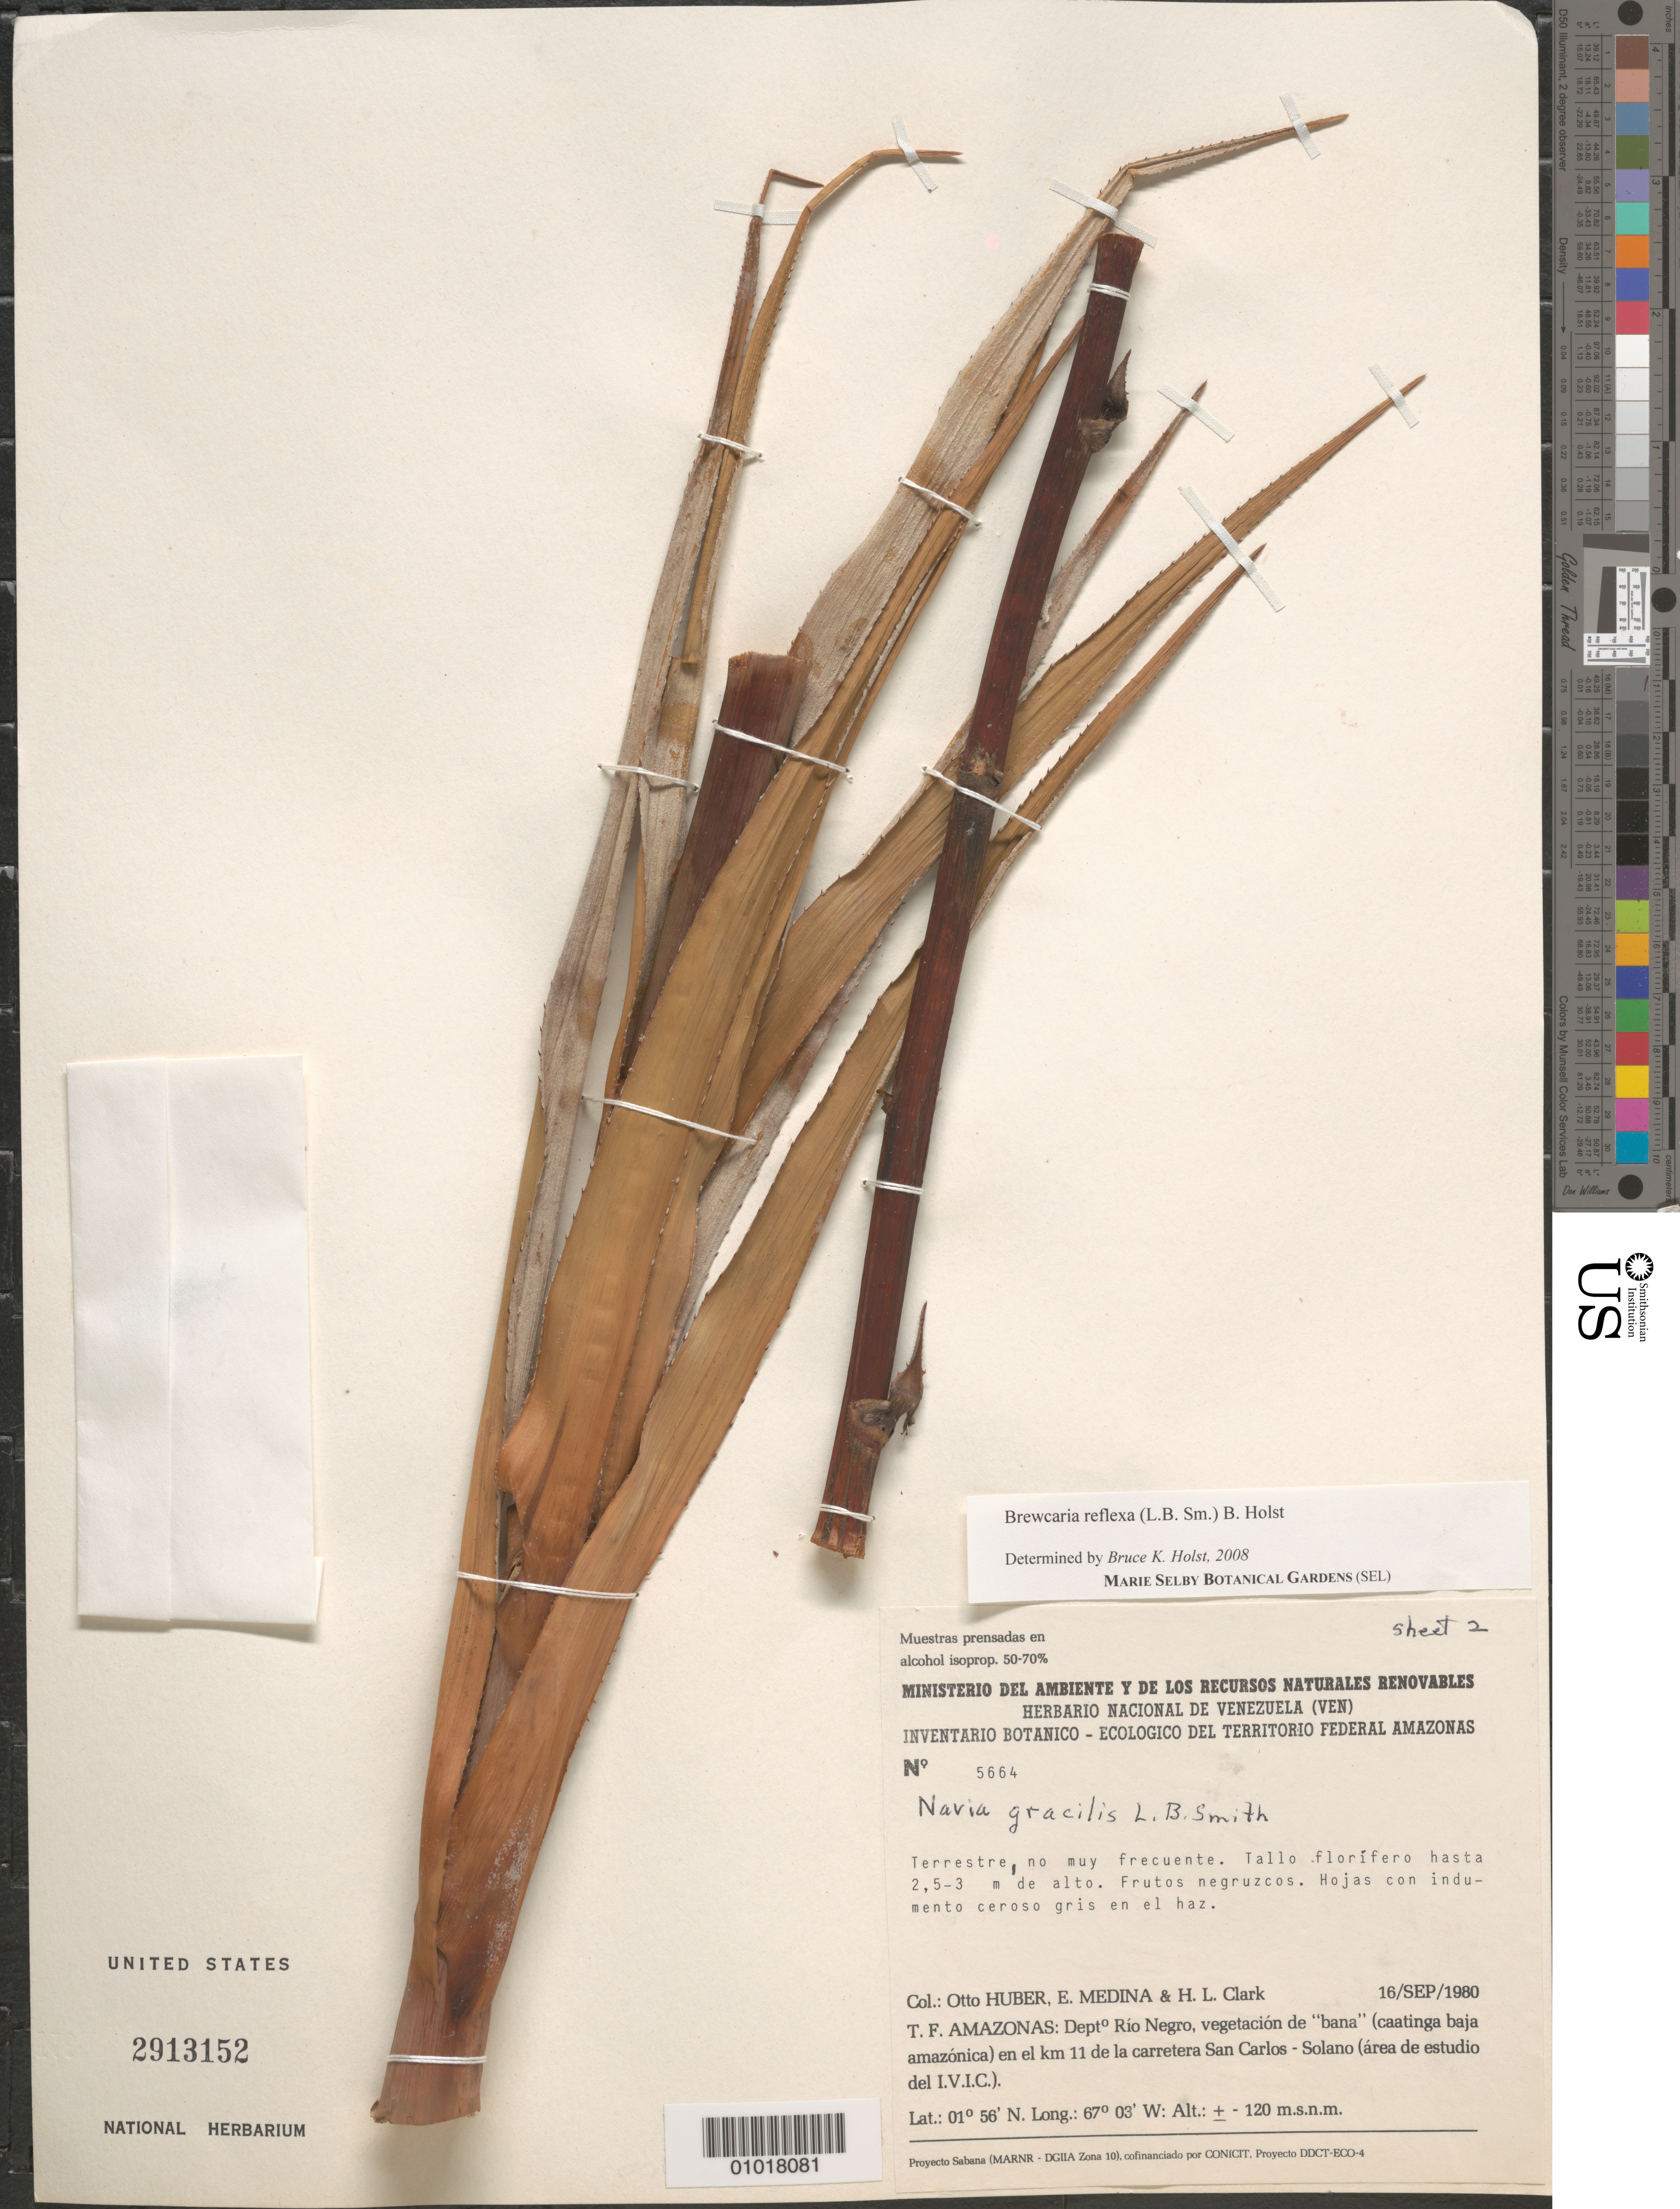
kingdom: Plantae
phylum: Tracheophyta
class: Liliopsida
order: Poales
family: Bromeliaceae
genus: Brewcaria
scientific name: Brewcaria reflexa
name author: (L.B. Sm.) B. Holst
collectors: O. Huber, E. Medina & H. L. Clark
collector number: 5664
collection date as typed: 16-Sep-80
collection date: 1980-09-16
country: Venezuela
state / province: Amazonas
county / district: Río Negro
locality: San Carlos-Solano, km 11 de la carretera (área de estudio del I.V.I.C.)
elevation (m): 120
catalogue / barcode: US 2913152